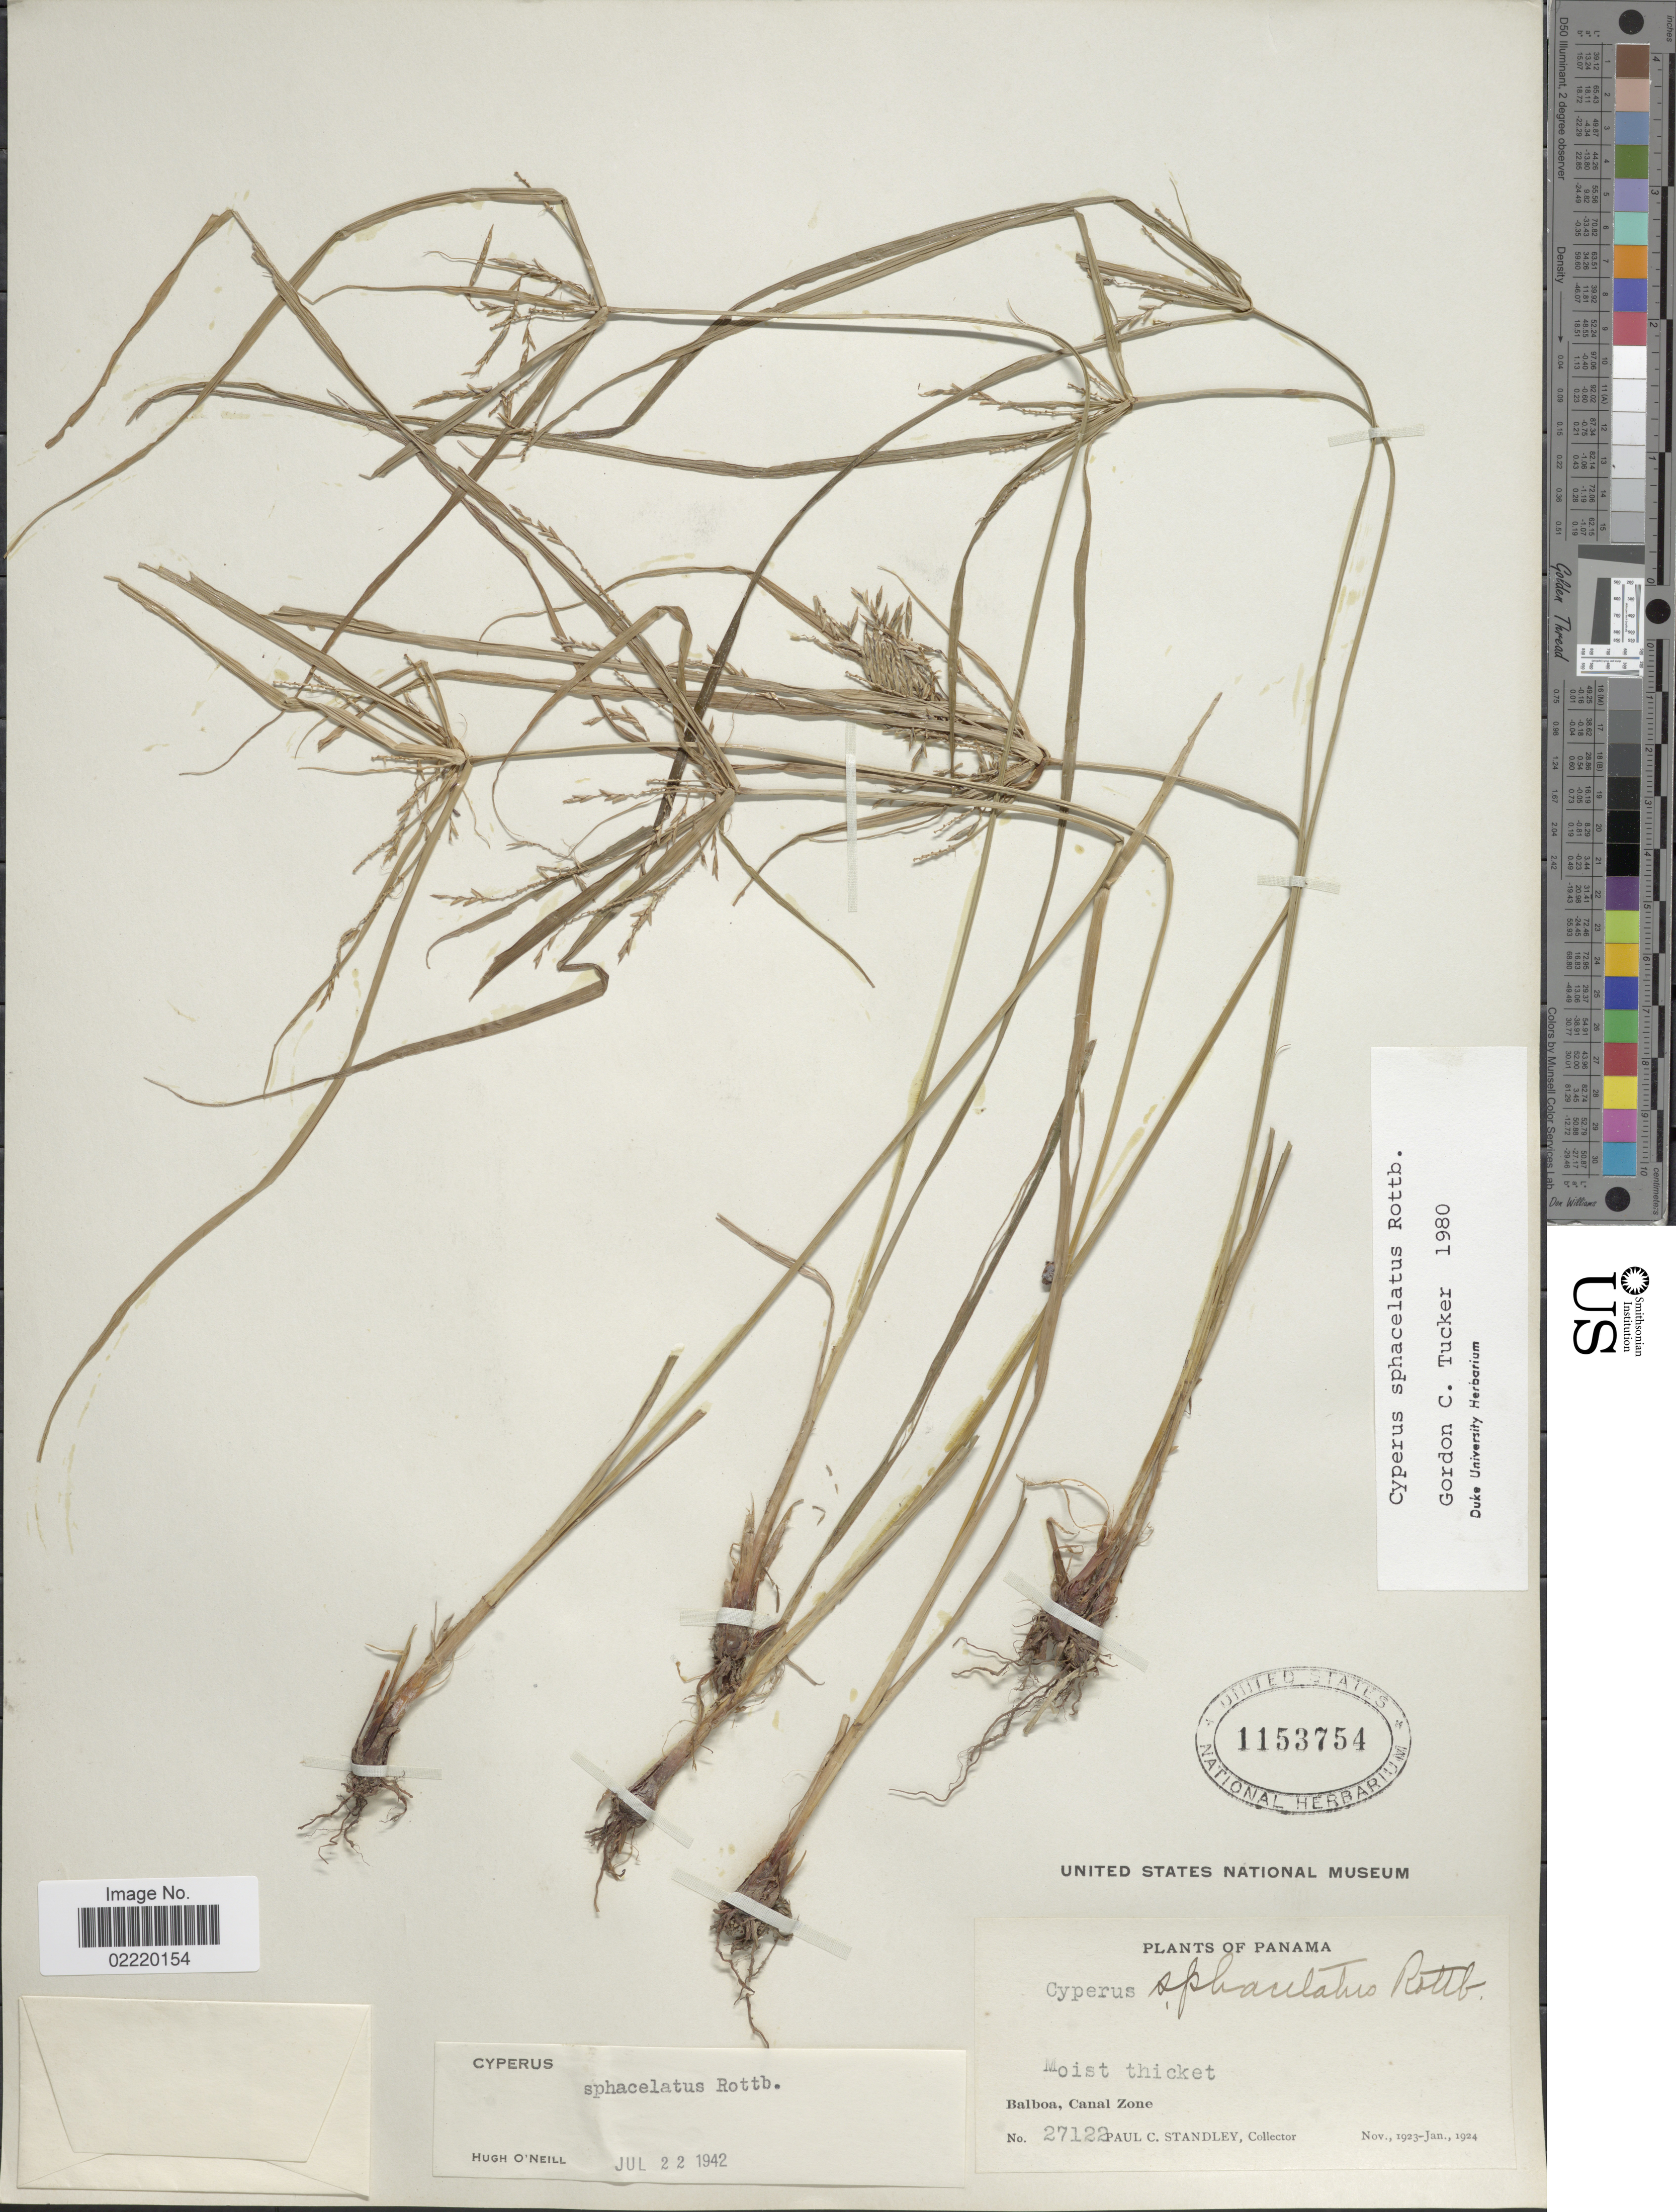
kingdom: Plantae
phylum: Tracheophyta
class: Liliopsida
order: Poales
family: Cyperaceae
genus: Cyperus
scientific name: Cyperus sphacelatus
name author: Rottb.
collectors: P. C. Standley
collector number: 27122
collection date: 1923-11/1924-01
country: Panama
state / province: Colón / Panamá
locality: Moist thicket, Balboa, Canal Zone.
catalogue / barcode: US 1153754